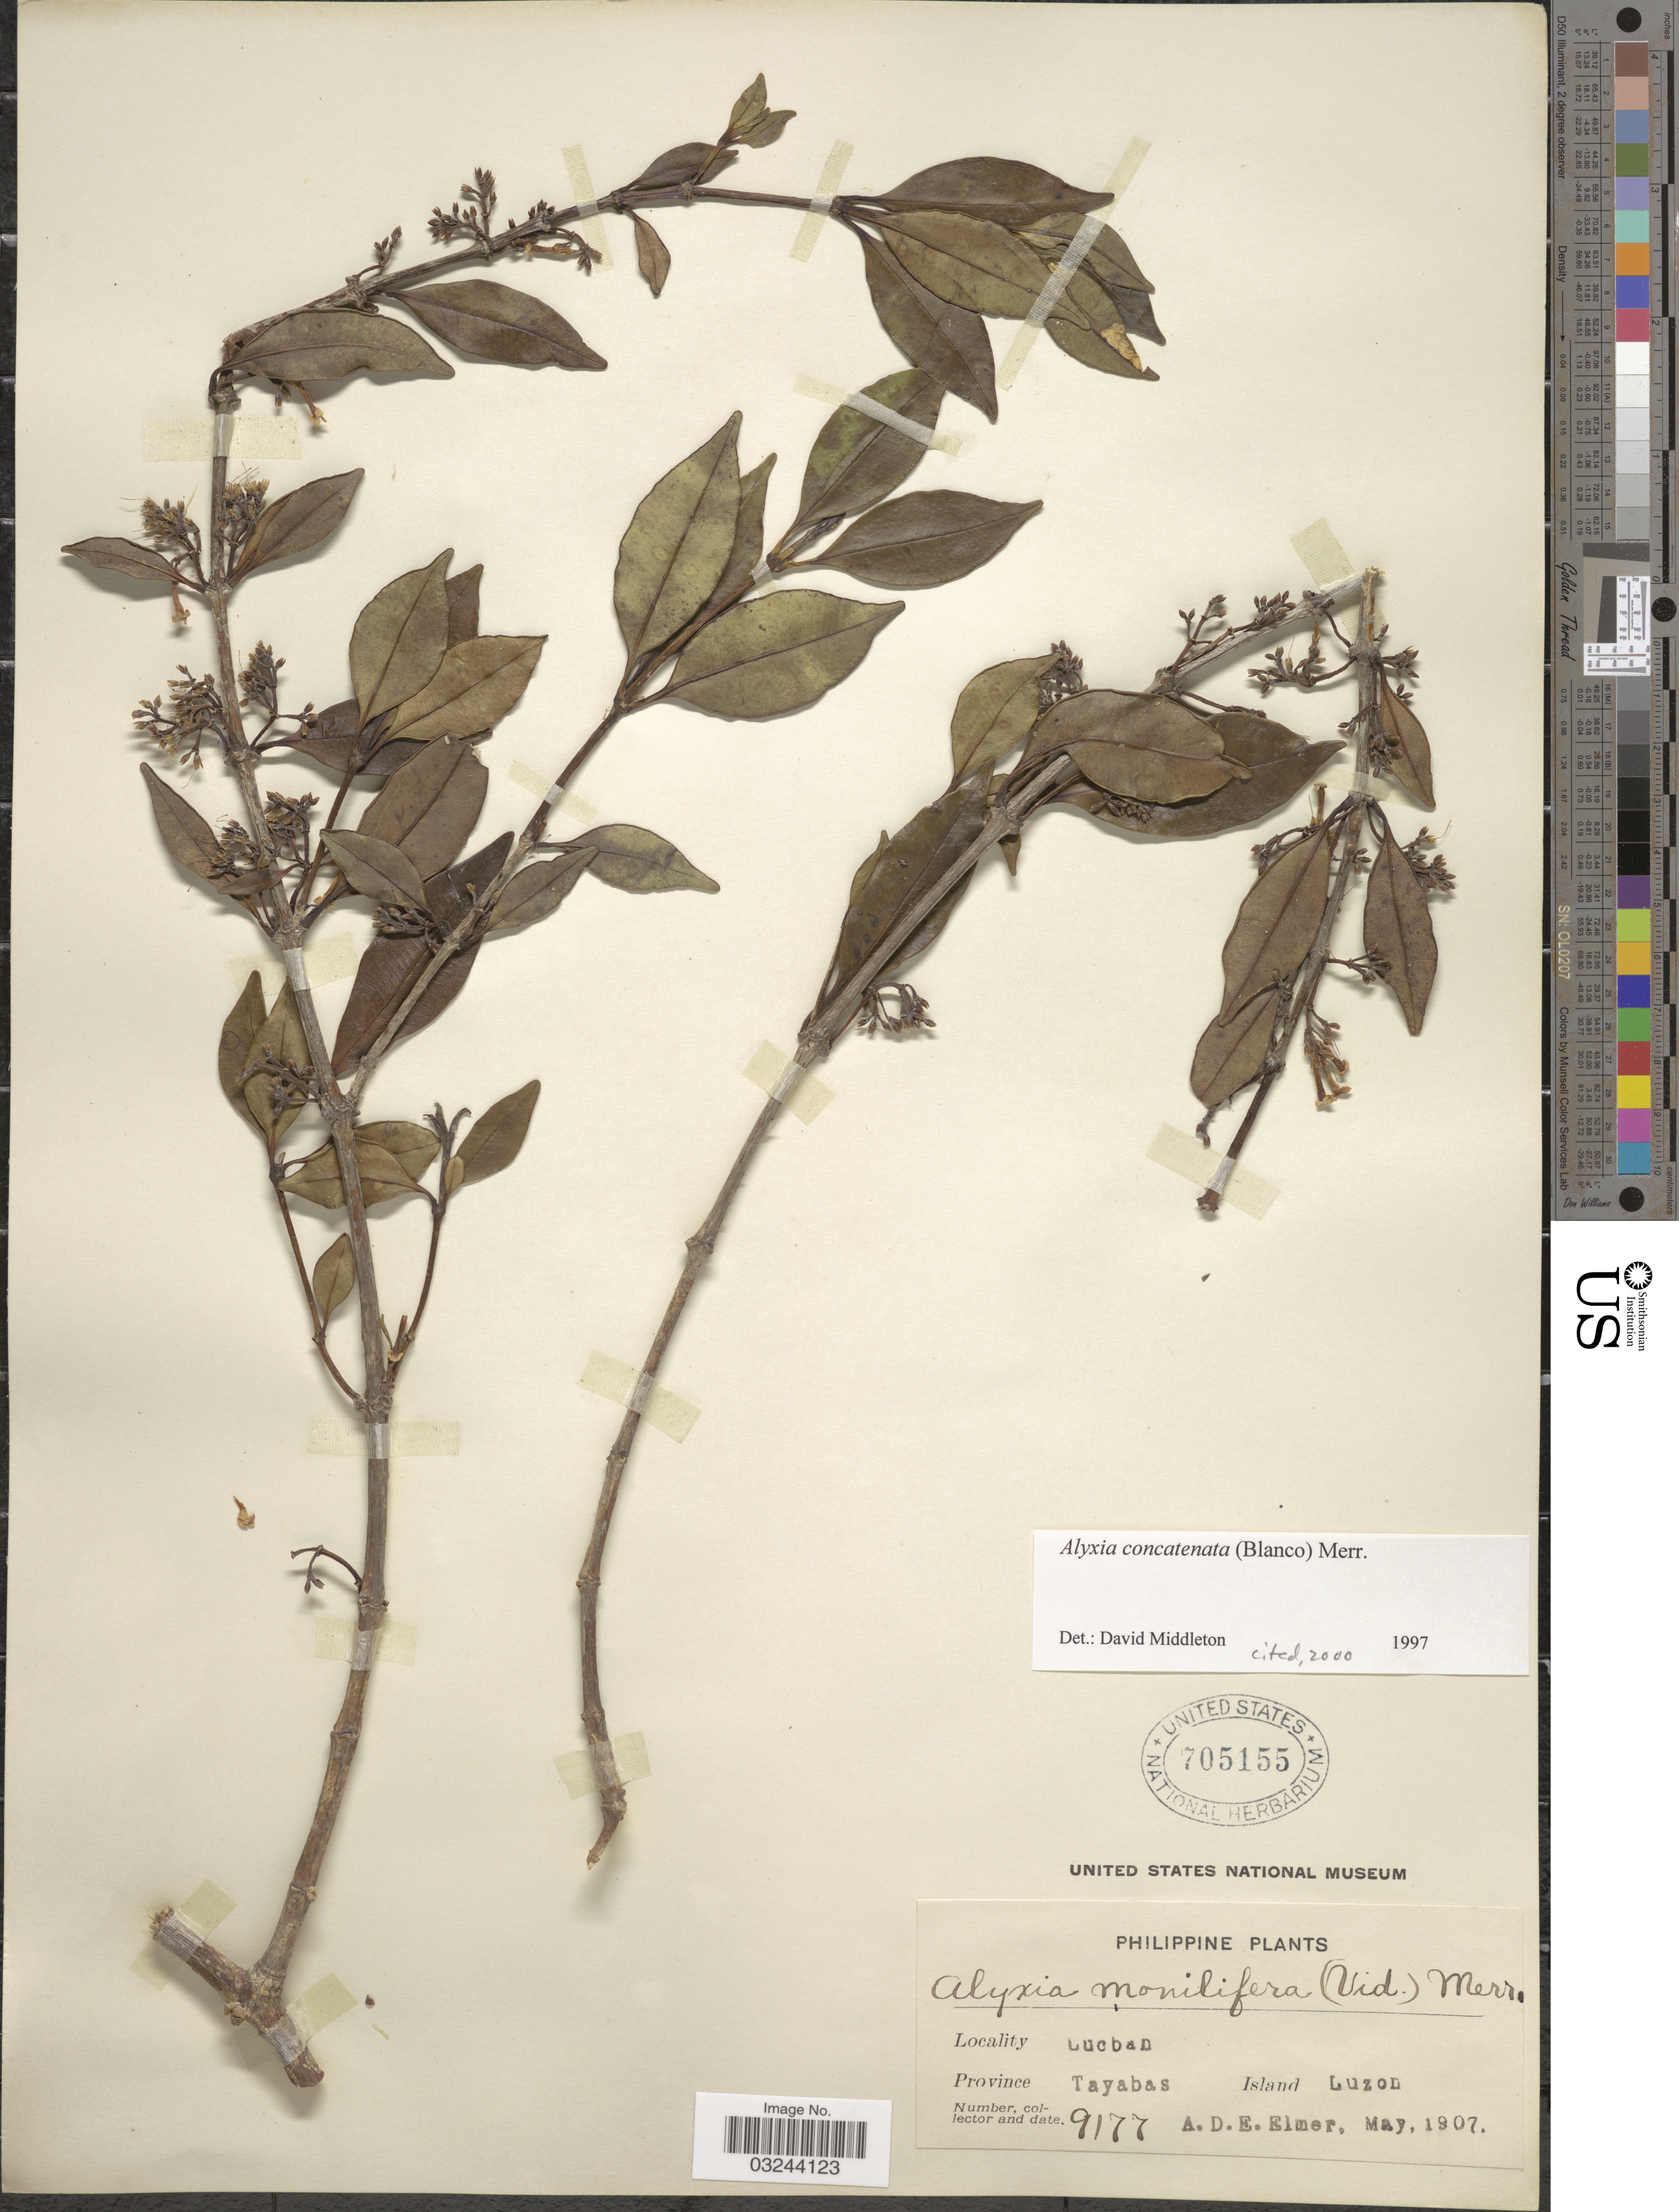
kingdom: Plantae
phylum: Tracheophyta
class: Magnoliopsida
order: Gentianales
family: Apocynaceae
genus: Alyxia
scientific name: Alyxia concatenata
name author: (Blanco) Merr.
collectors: A. D. E. Elmer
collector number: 9177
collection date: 1907-05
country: Philippines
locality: Tucban, Province Tayabas, Island Luzon.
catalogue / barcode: US 705155